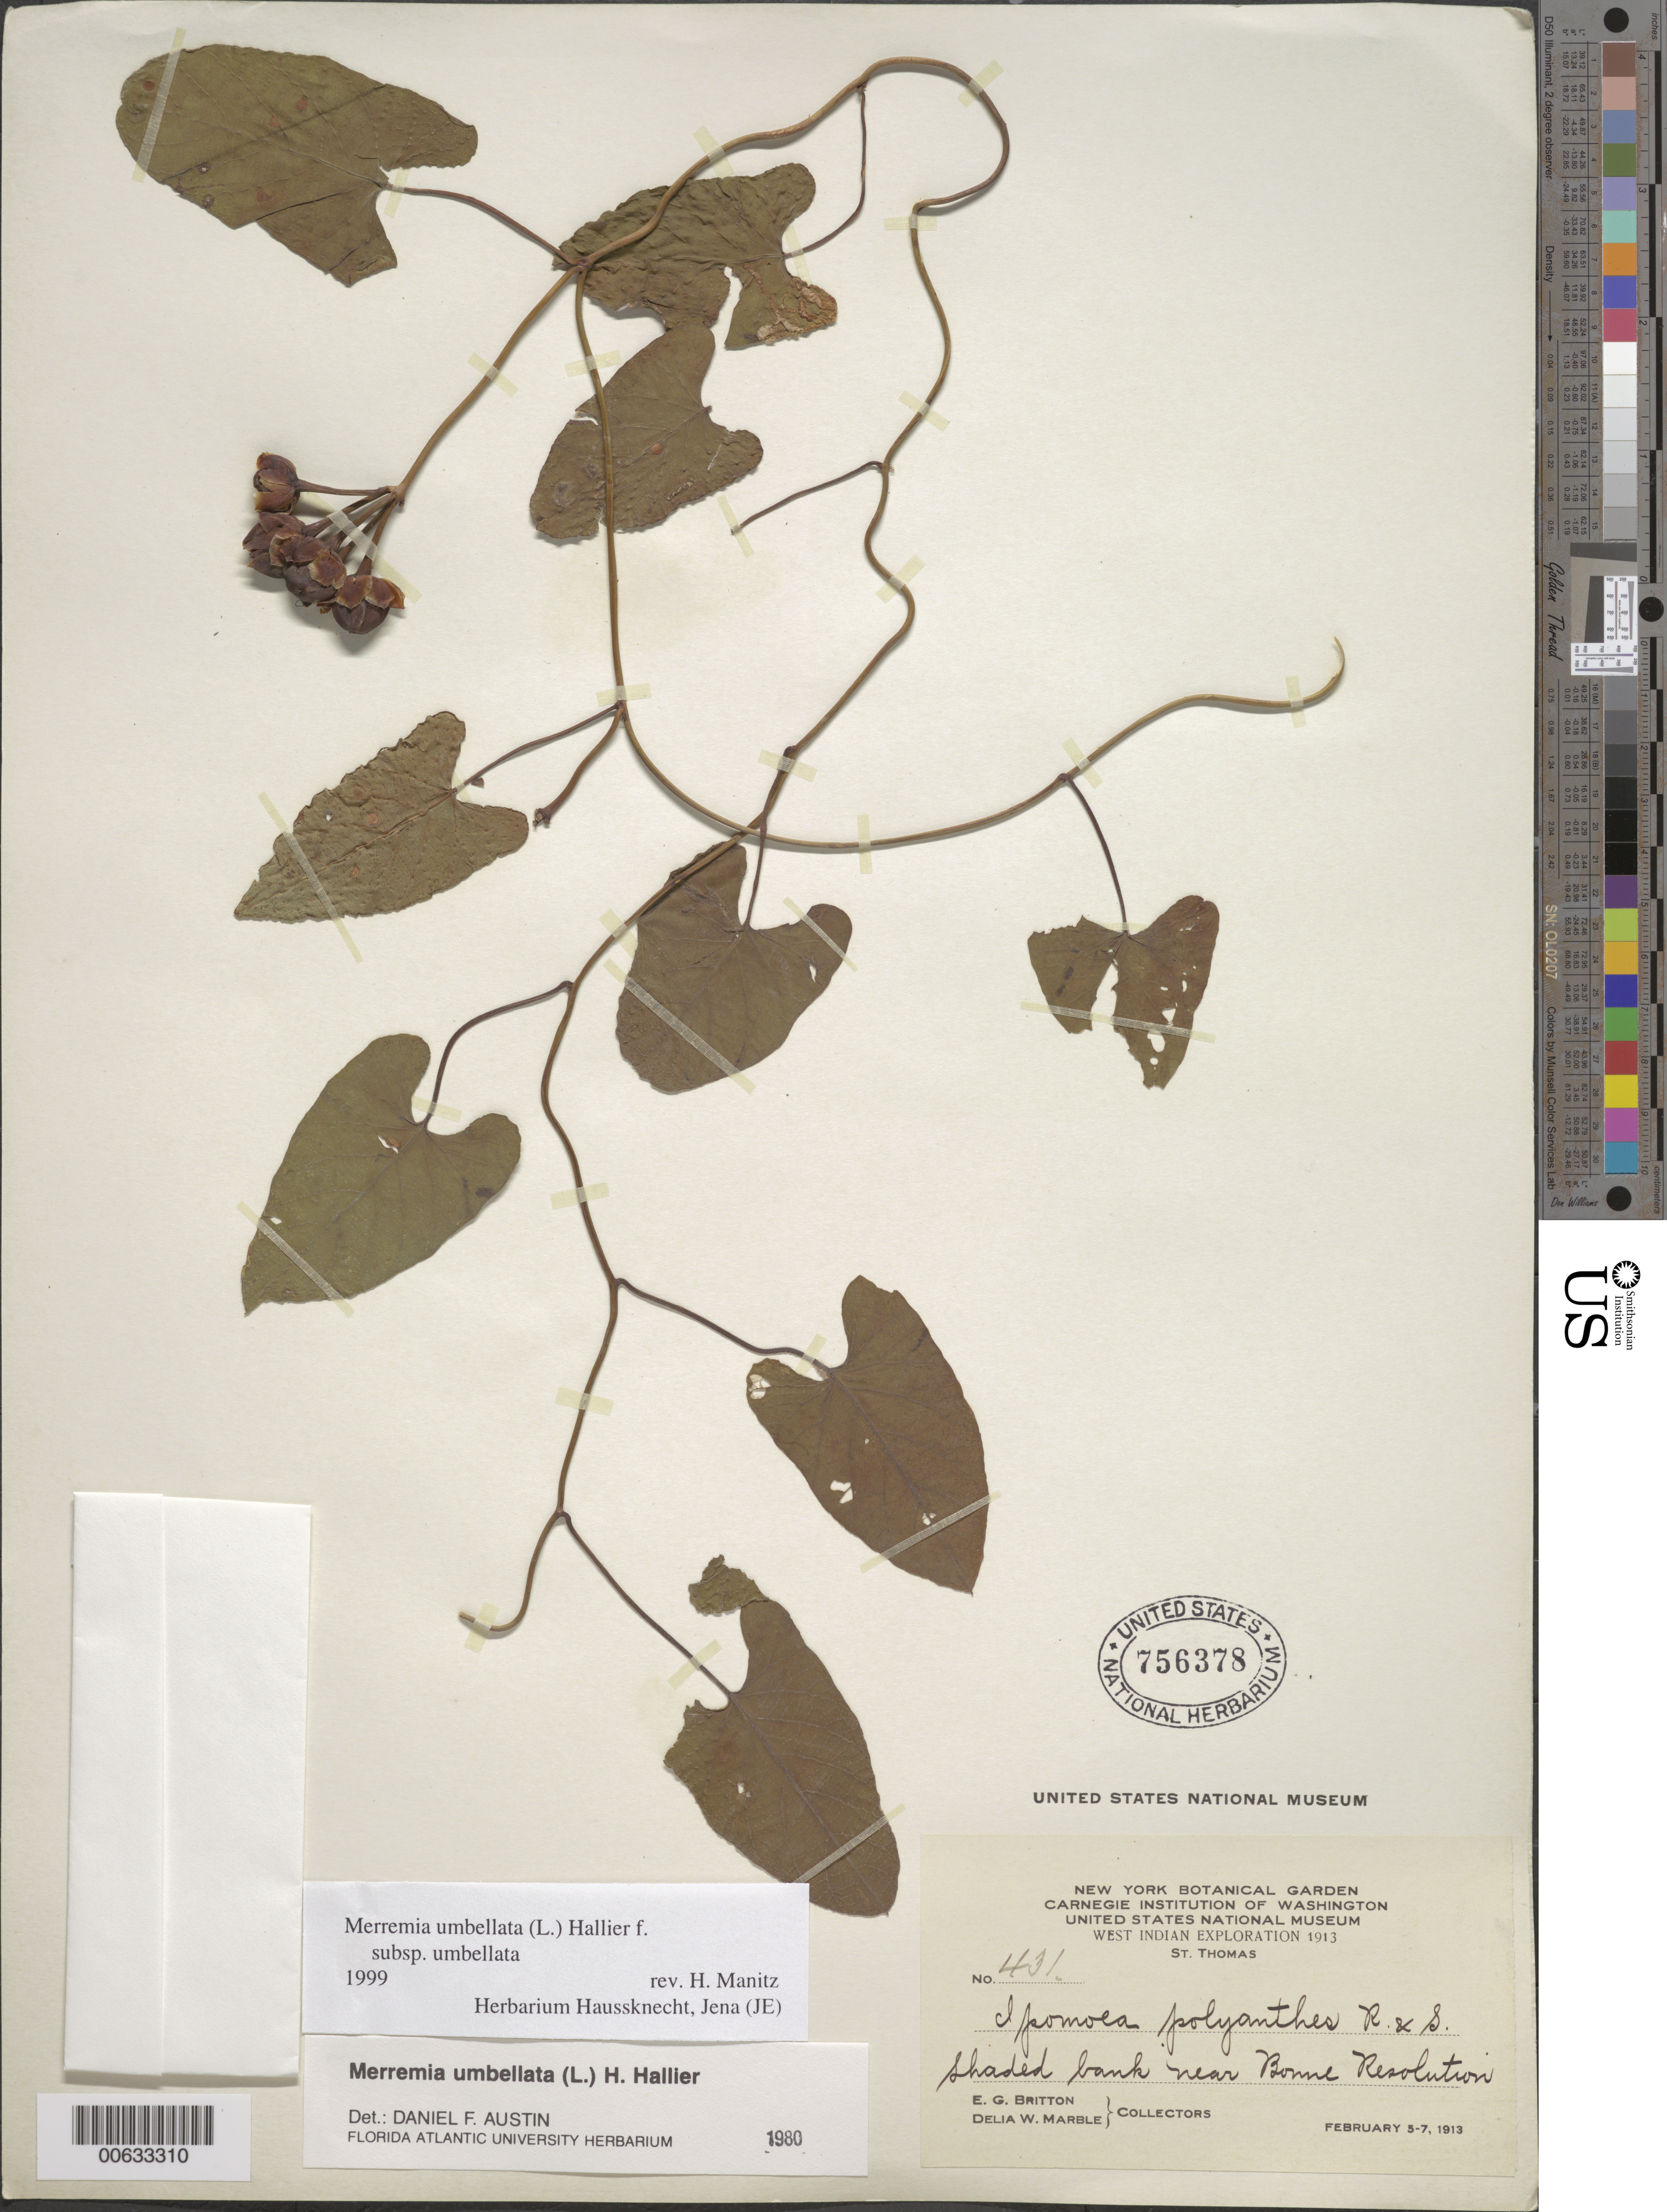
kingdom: Plantae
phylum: Tracheophyta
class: Magnoliopsida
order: Solanales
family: Convolvulaceae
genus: Camonea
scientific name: Camonea umbellata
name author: (L.) A. R. Simões & Staples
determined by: Strong, Mark T., (BOT), Smithsonian Institution - National Museum of Natural History (UNITED STATES)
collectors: E. G. Britton & D. W. Marble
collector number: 431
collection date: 1913-02-05/1913-02-07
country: U.S. Virgin Islands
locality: West Indian, St. Thomas, Shaded bank near Bonne Resolution.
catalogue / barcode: US 756378